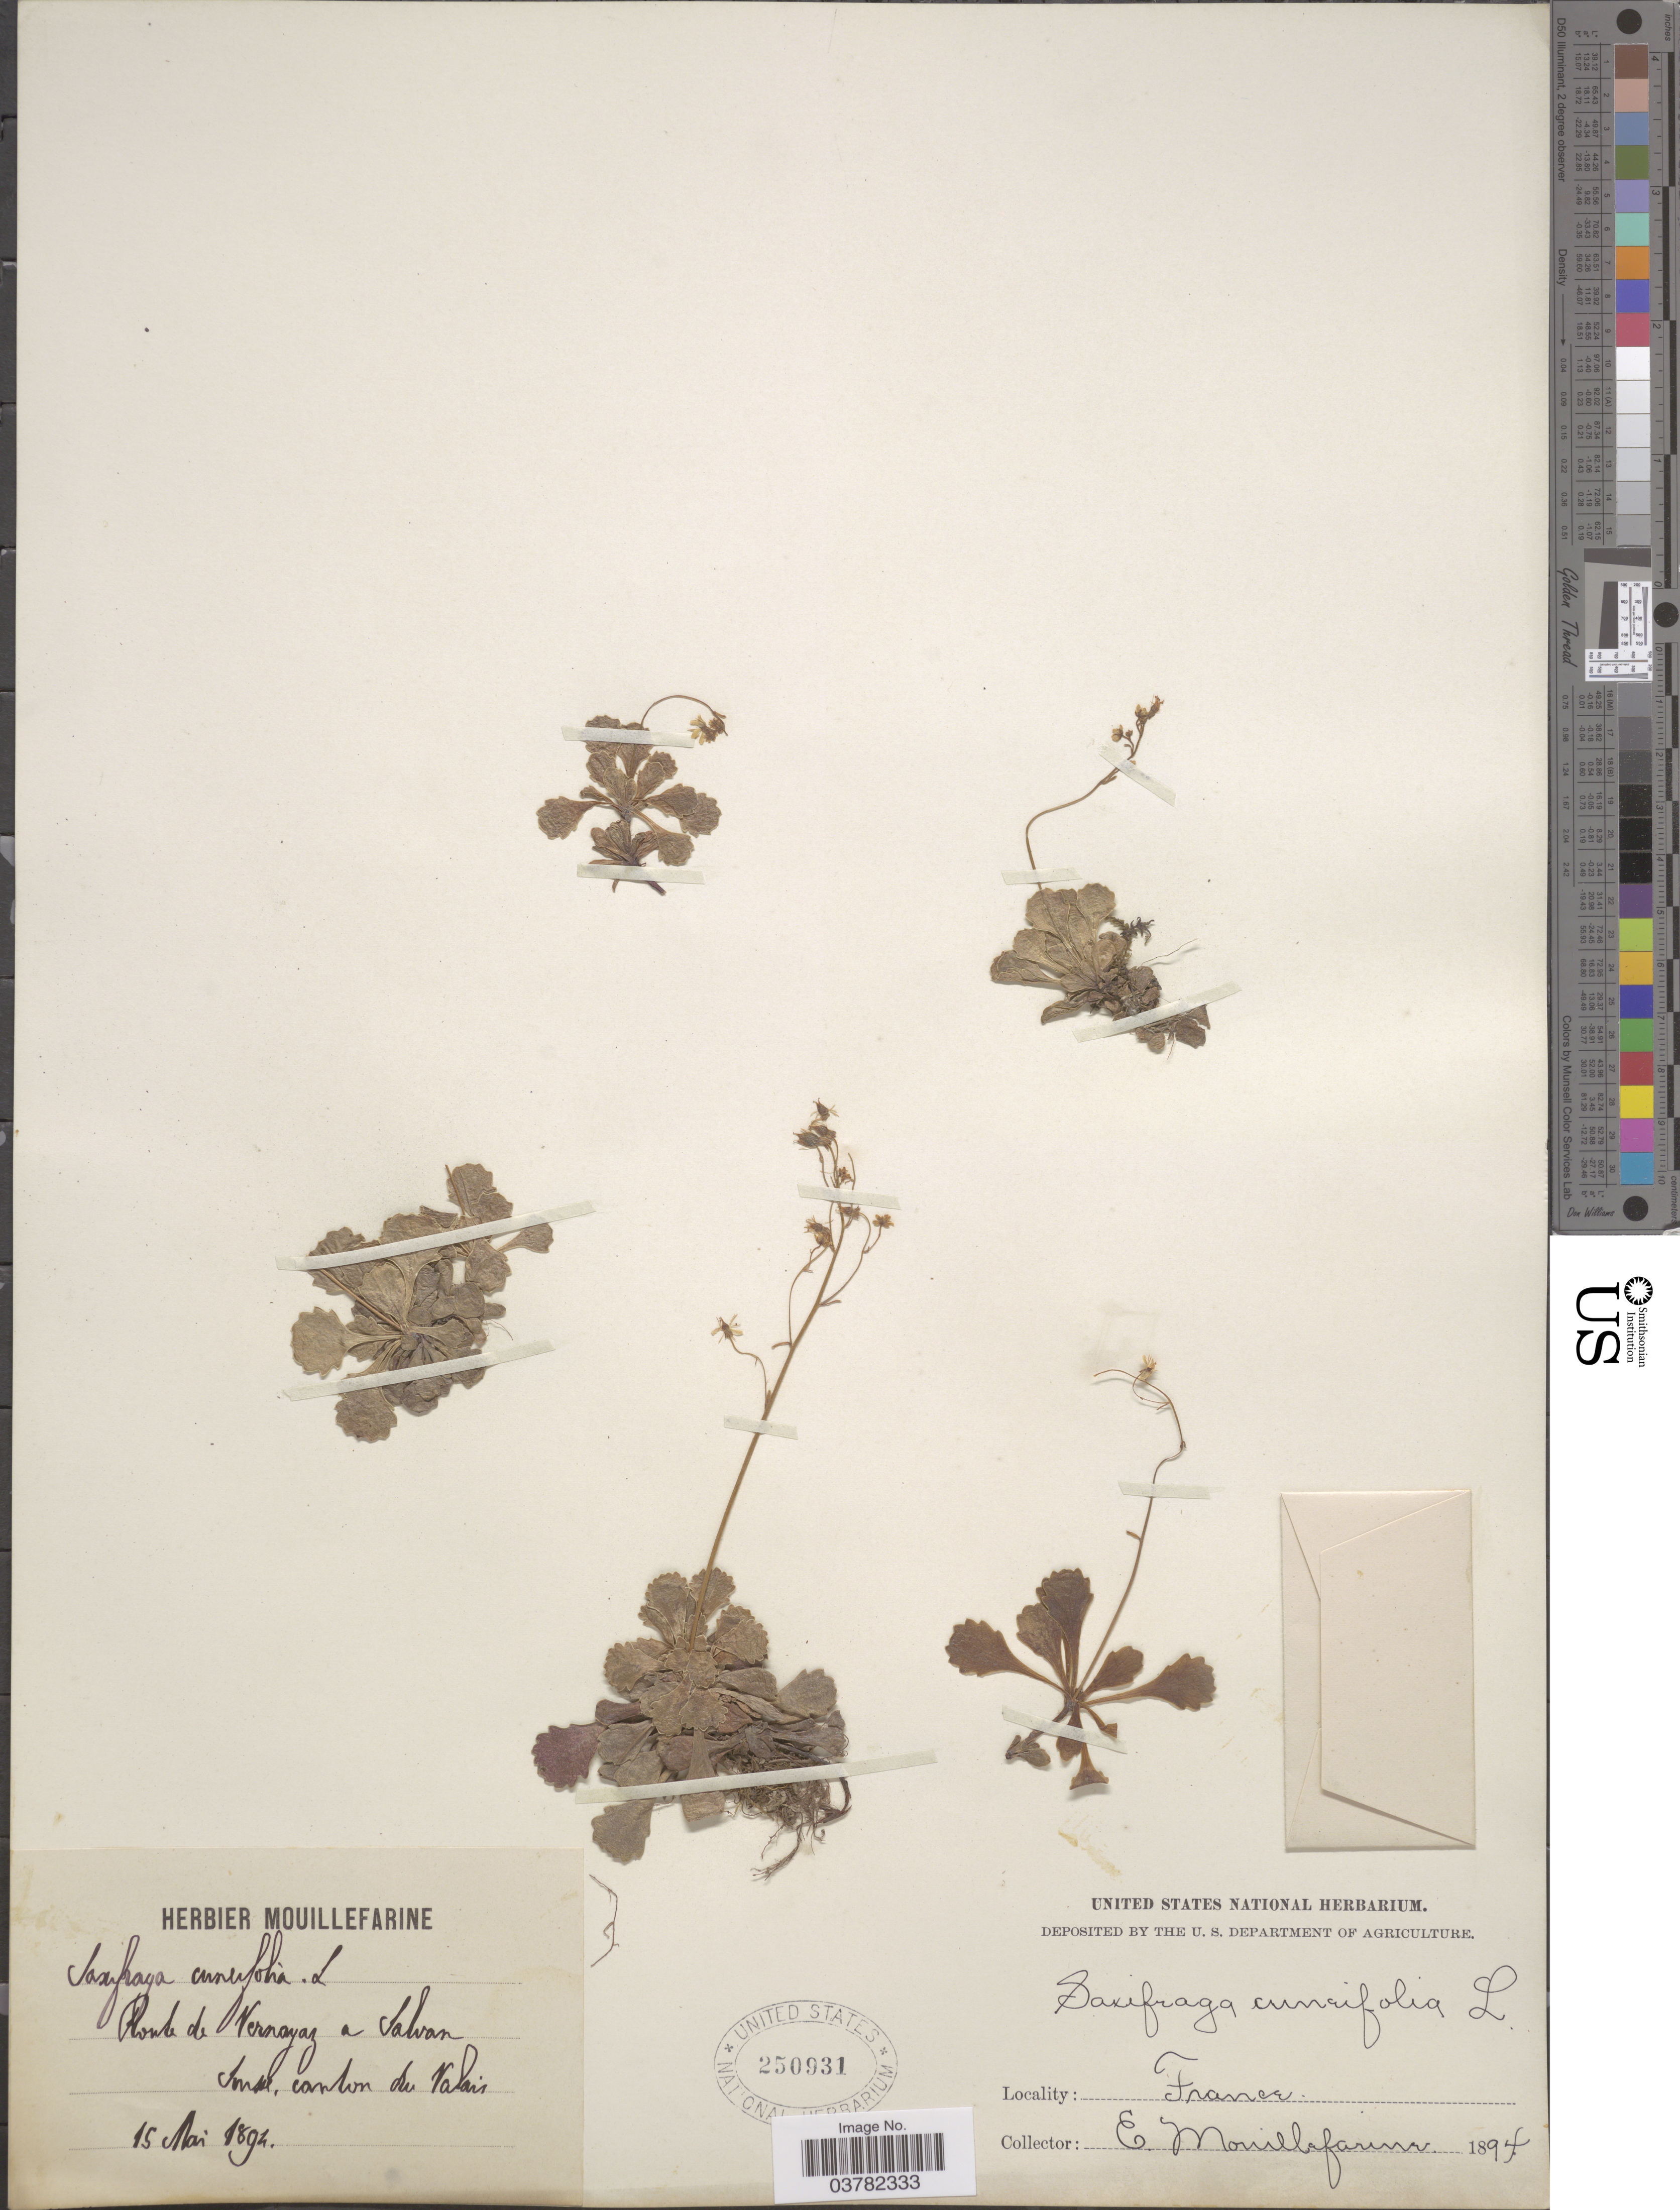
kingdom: Plantae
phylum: Tracheophyta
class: Magnoliopsida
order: Saxifragales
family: Saxifragaceae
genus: Saxifraga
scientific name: Saxifraga cuneifolia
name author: L.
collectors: E. Mouillefarine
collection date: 1894-05-15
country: France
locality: Route de Vernayaz a Salvan. [illegible text], canton du Valais.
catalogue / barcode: US 250931